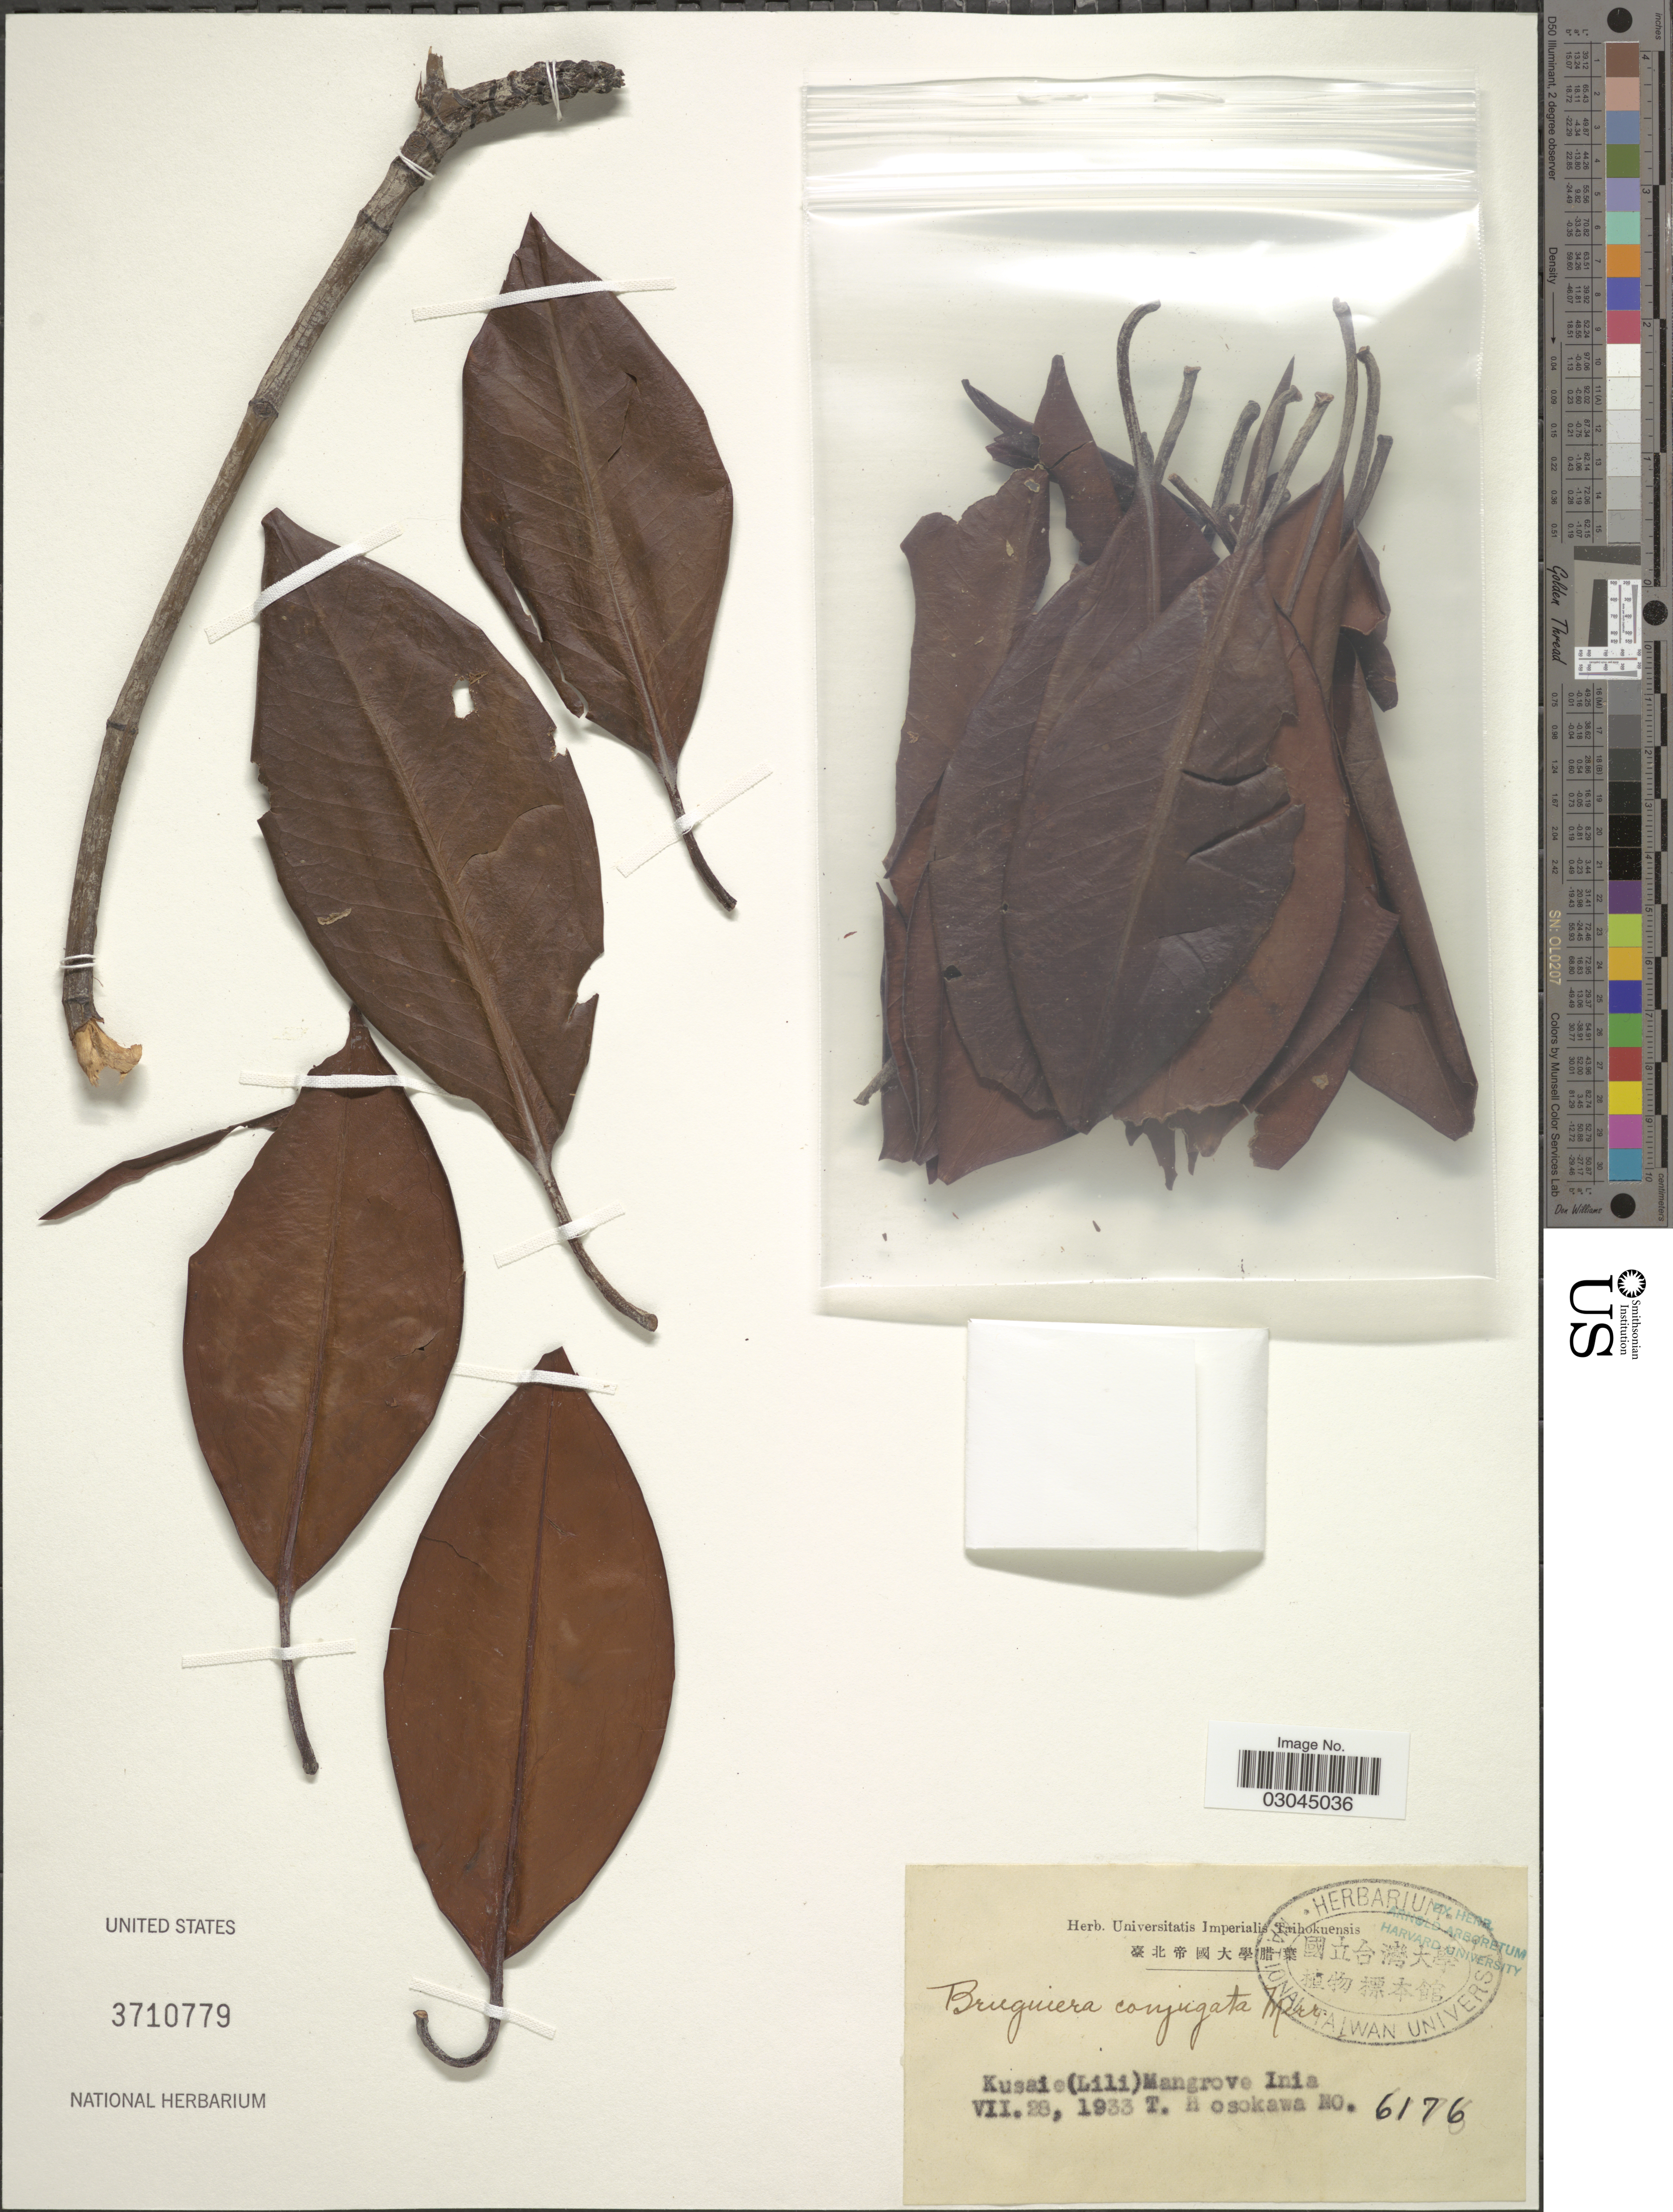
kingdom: Plantae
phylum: Tracheophyta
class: Magnoliopsida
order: Malpighiales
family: Rhizophoraceae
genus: Bruguiera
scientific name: Bruguiera gymnorhiza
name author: (L.) Savigny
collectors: T. Hosokawa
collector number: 6176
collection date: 1933-07-28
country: Micronesia, Federated States of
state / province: Kosrae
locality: Kusaie (Lili) Mangrove Inia.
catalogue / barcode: US 3710779